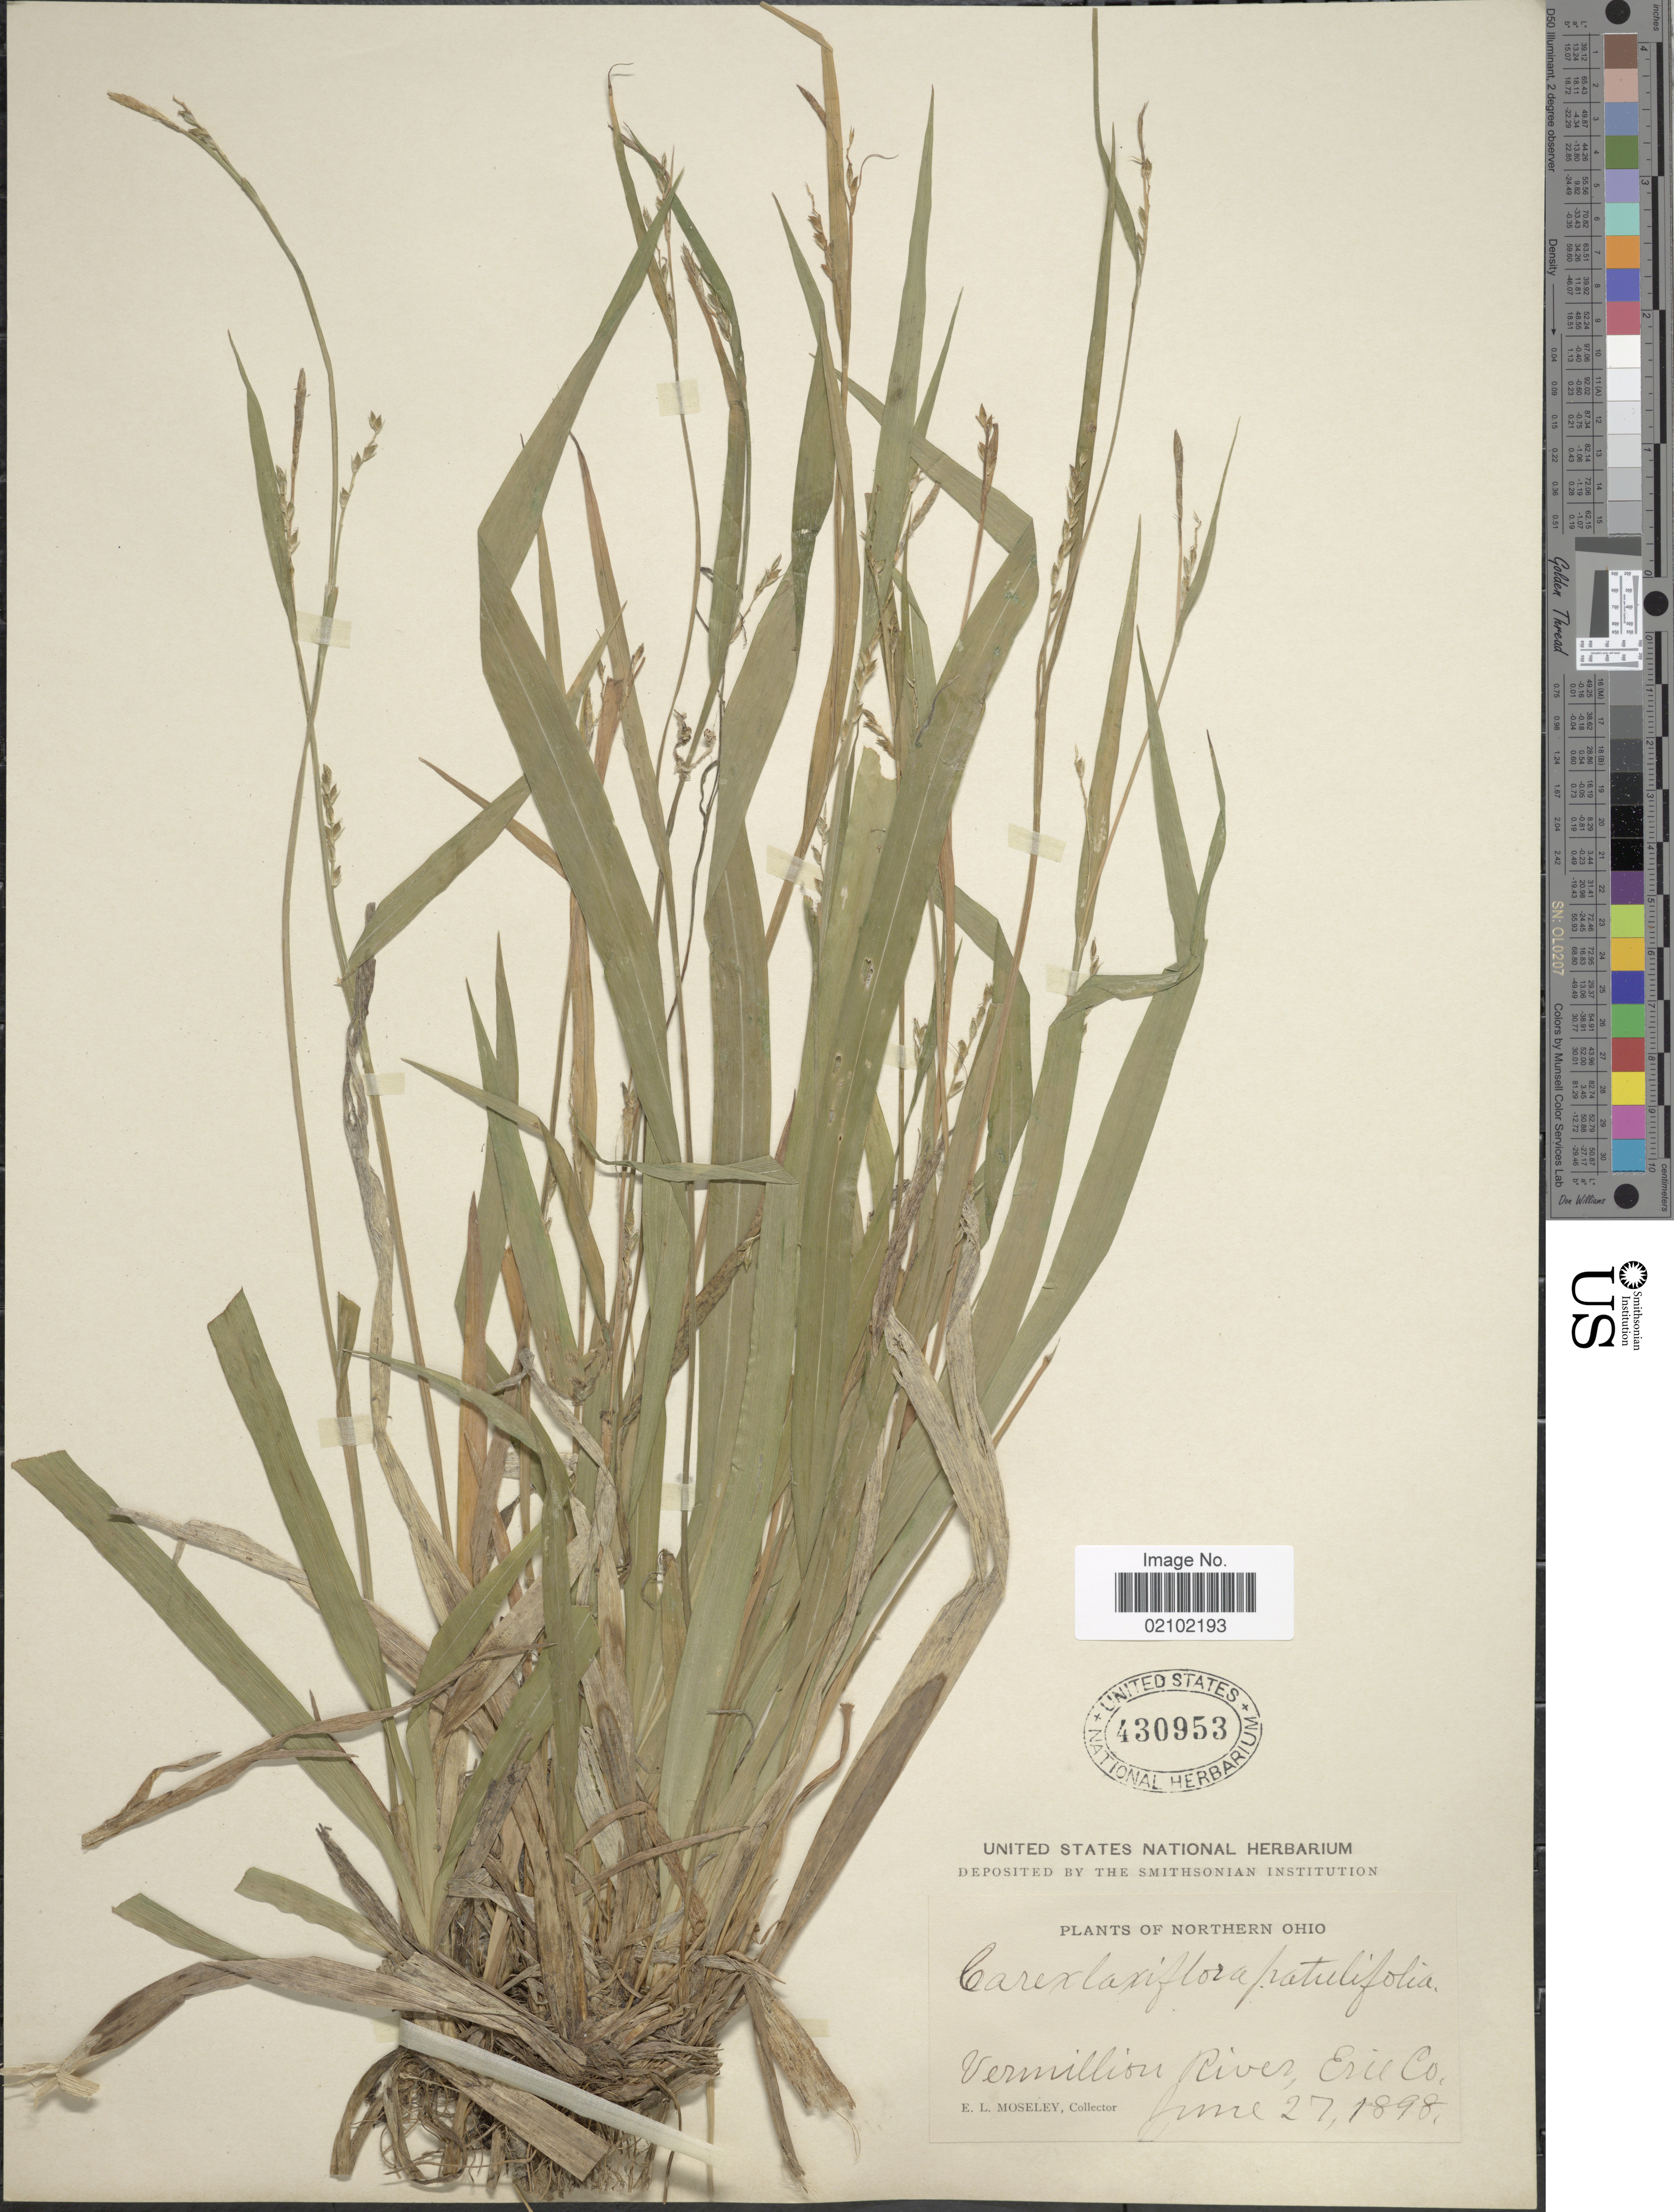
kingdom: Plantae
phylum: Tracheophyta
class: Liliopsida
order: Poales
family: Cyperaceae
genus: Carex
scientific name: Carex laxiflora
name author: Lam.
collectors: E. Moseley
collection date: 1898-06-27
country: United States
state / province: Ohio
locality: Northern Ohio. Vermillion River, Erie Co.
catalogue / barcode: US 430953